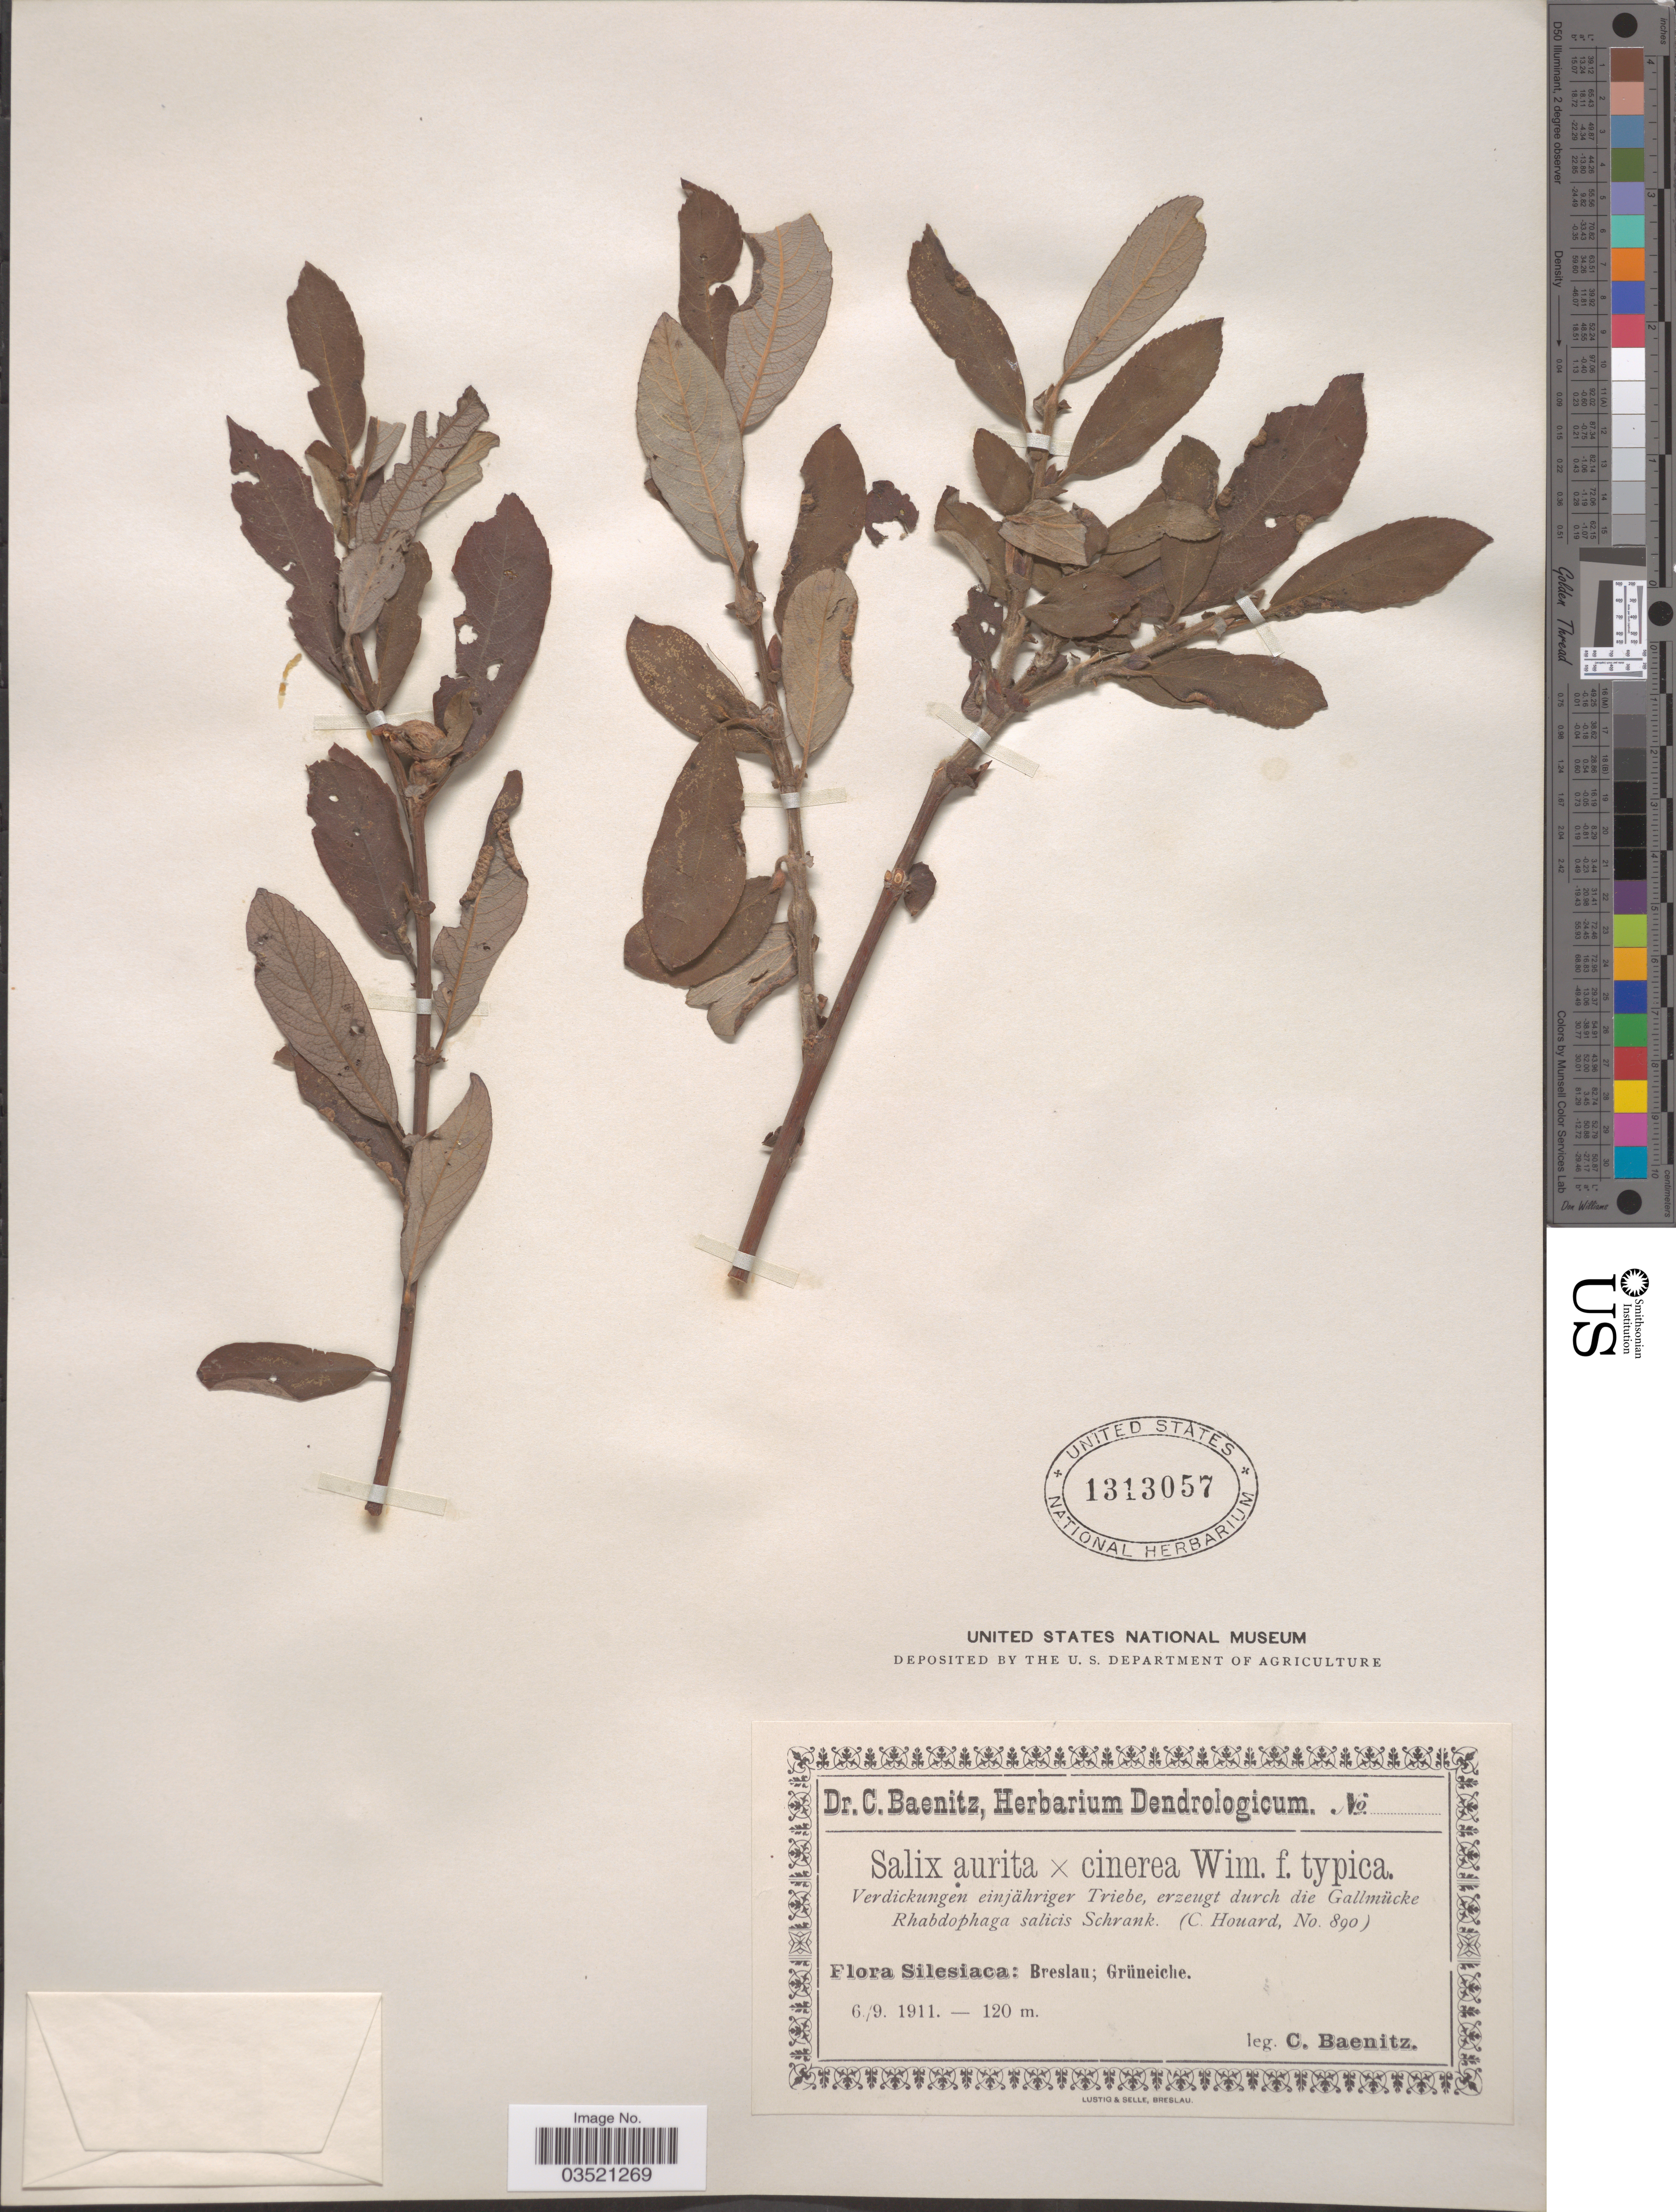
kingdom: Plantae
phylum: Tracheophyta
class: Magnoliopsida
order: Malpighiales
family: Salicaceae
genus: Salix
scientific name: Salix aurita x S. cinerea f. typica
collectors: C. G. Baenitz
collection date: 1911-09-06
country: Poland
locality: Silesiaca: Breslau; Grüneiche.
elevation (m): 120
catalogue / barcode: US 1313057